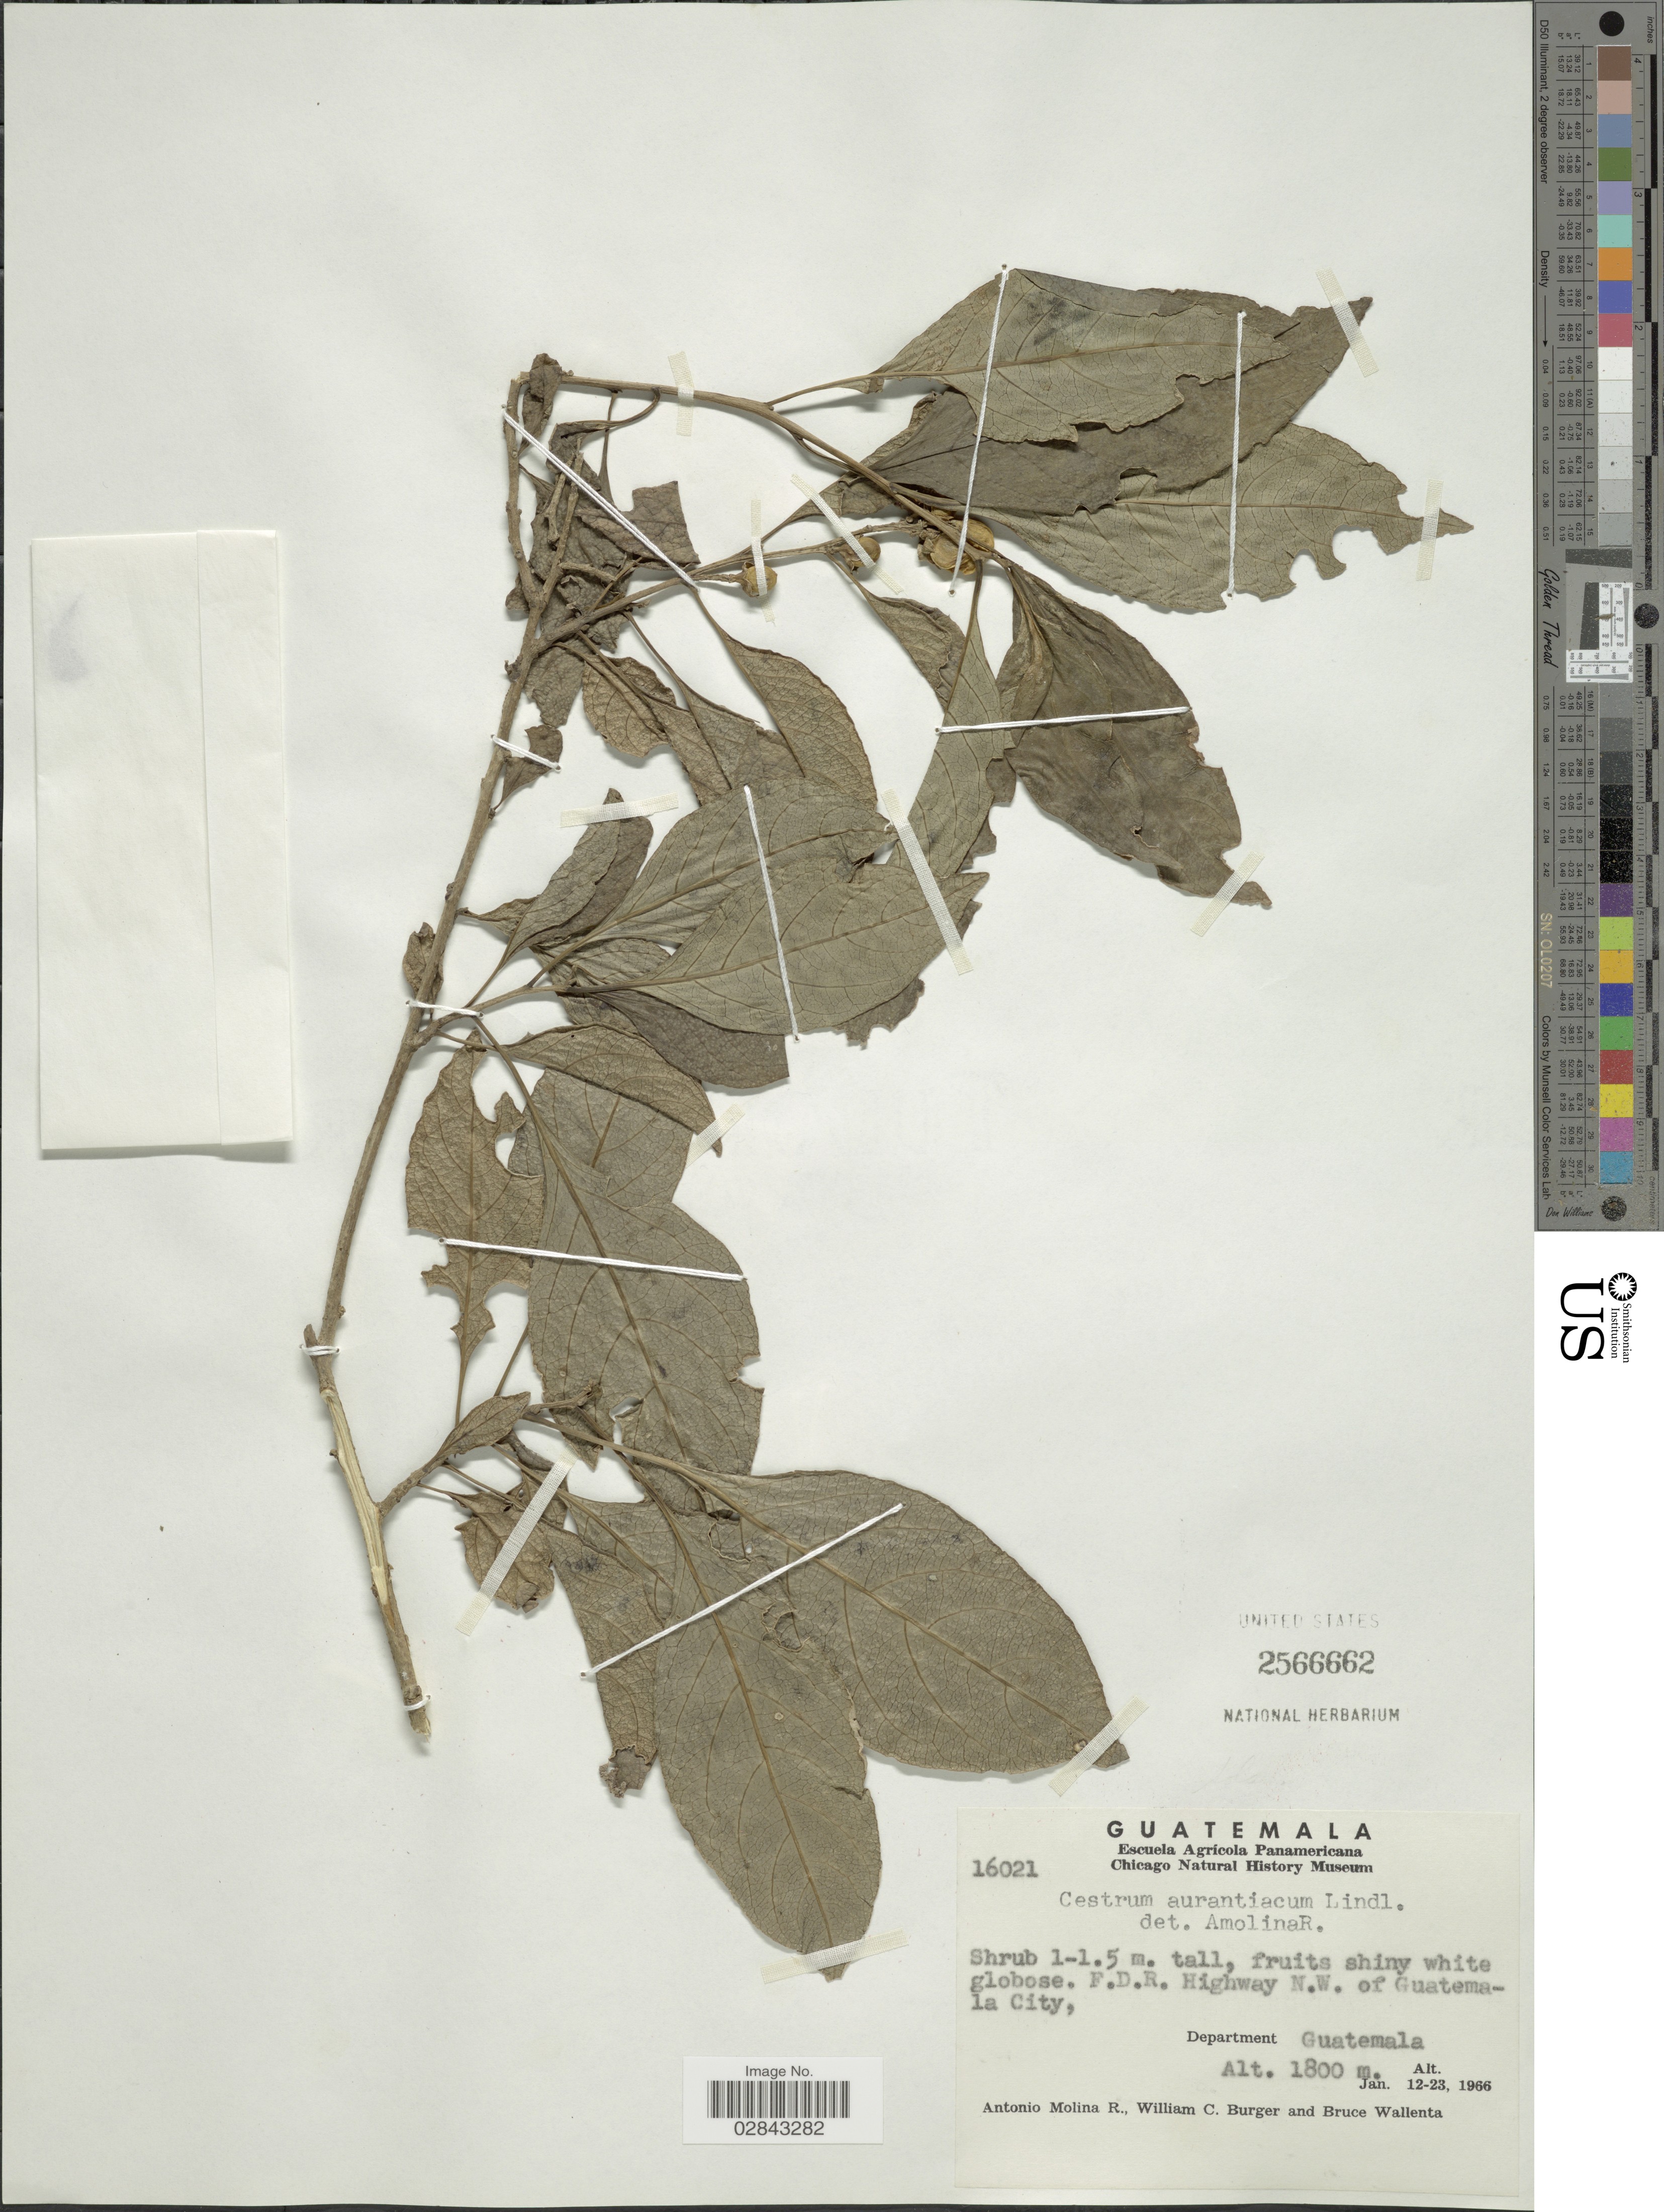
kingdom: Plantae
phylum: Tracheophyta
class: Magnoliopsida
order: Solanales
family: Solanaceae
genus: Cestrum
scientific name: Cestrum aurantiacum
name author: Lindley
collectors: A. Molina R., W. Burger & B. Wallenta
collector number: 16021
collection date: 1966-01-12/1966-01-23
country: Guatemala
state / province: Guatemala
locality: F.D.R. Highway N.W. of Guatemala City. Department Guatemala.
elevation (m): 1800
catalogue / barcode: US 2566662